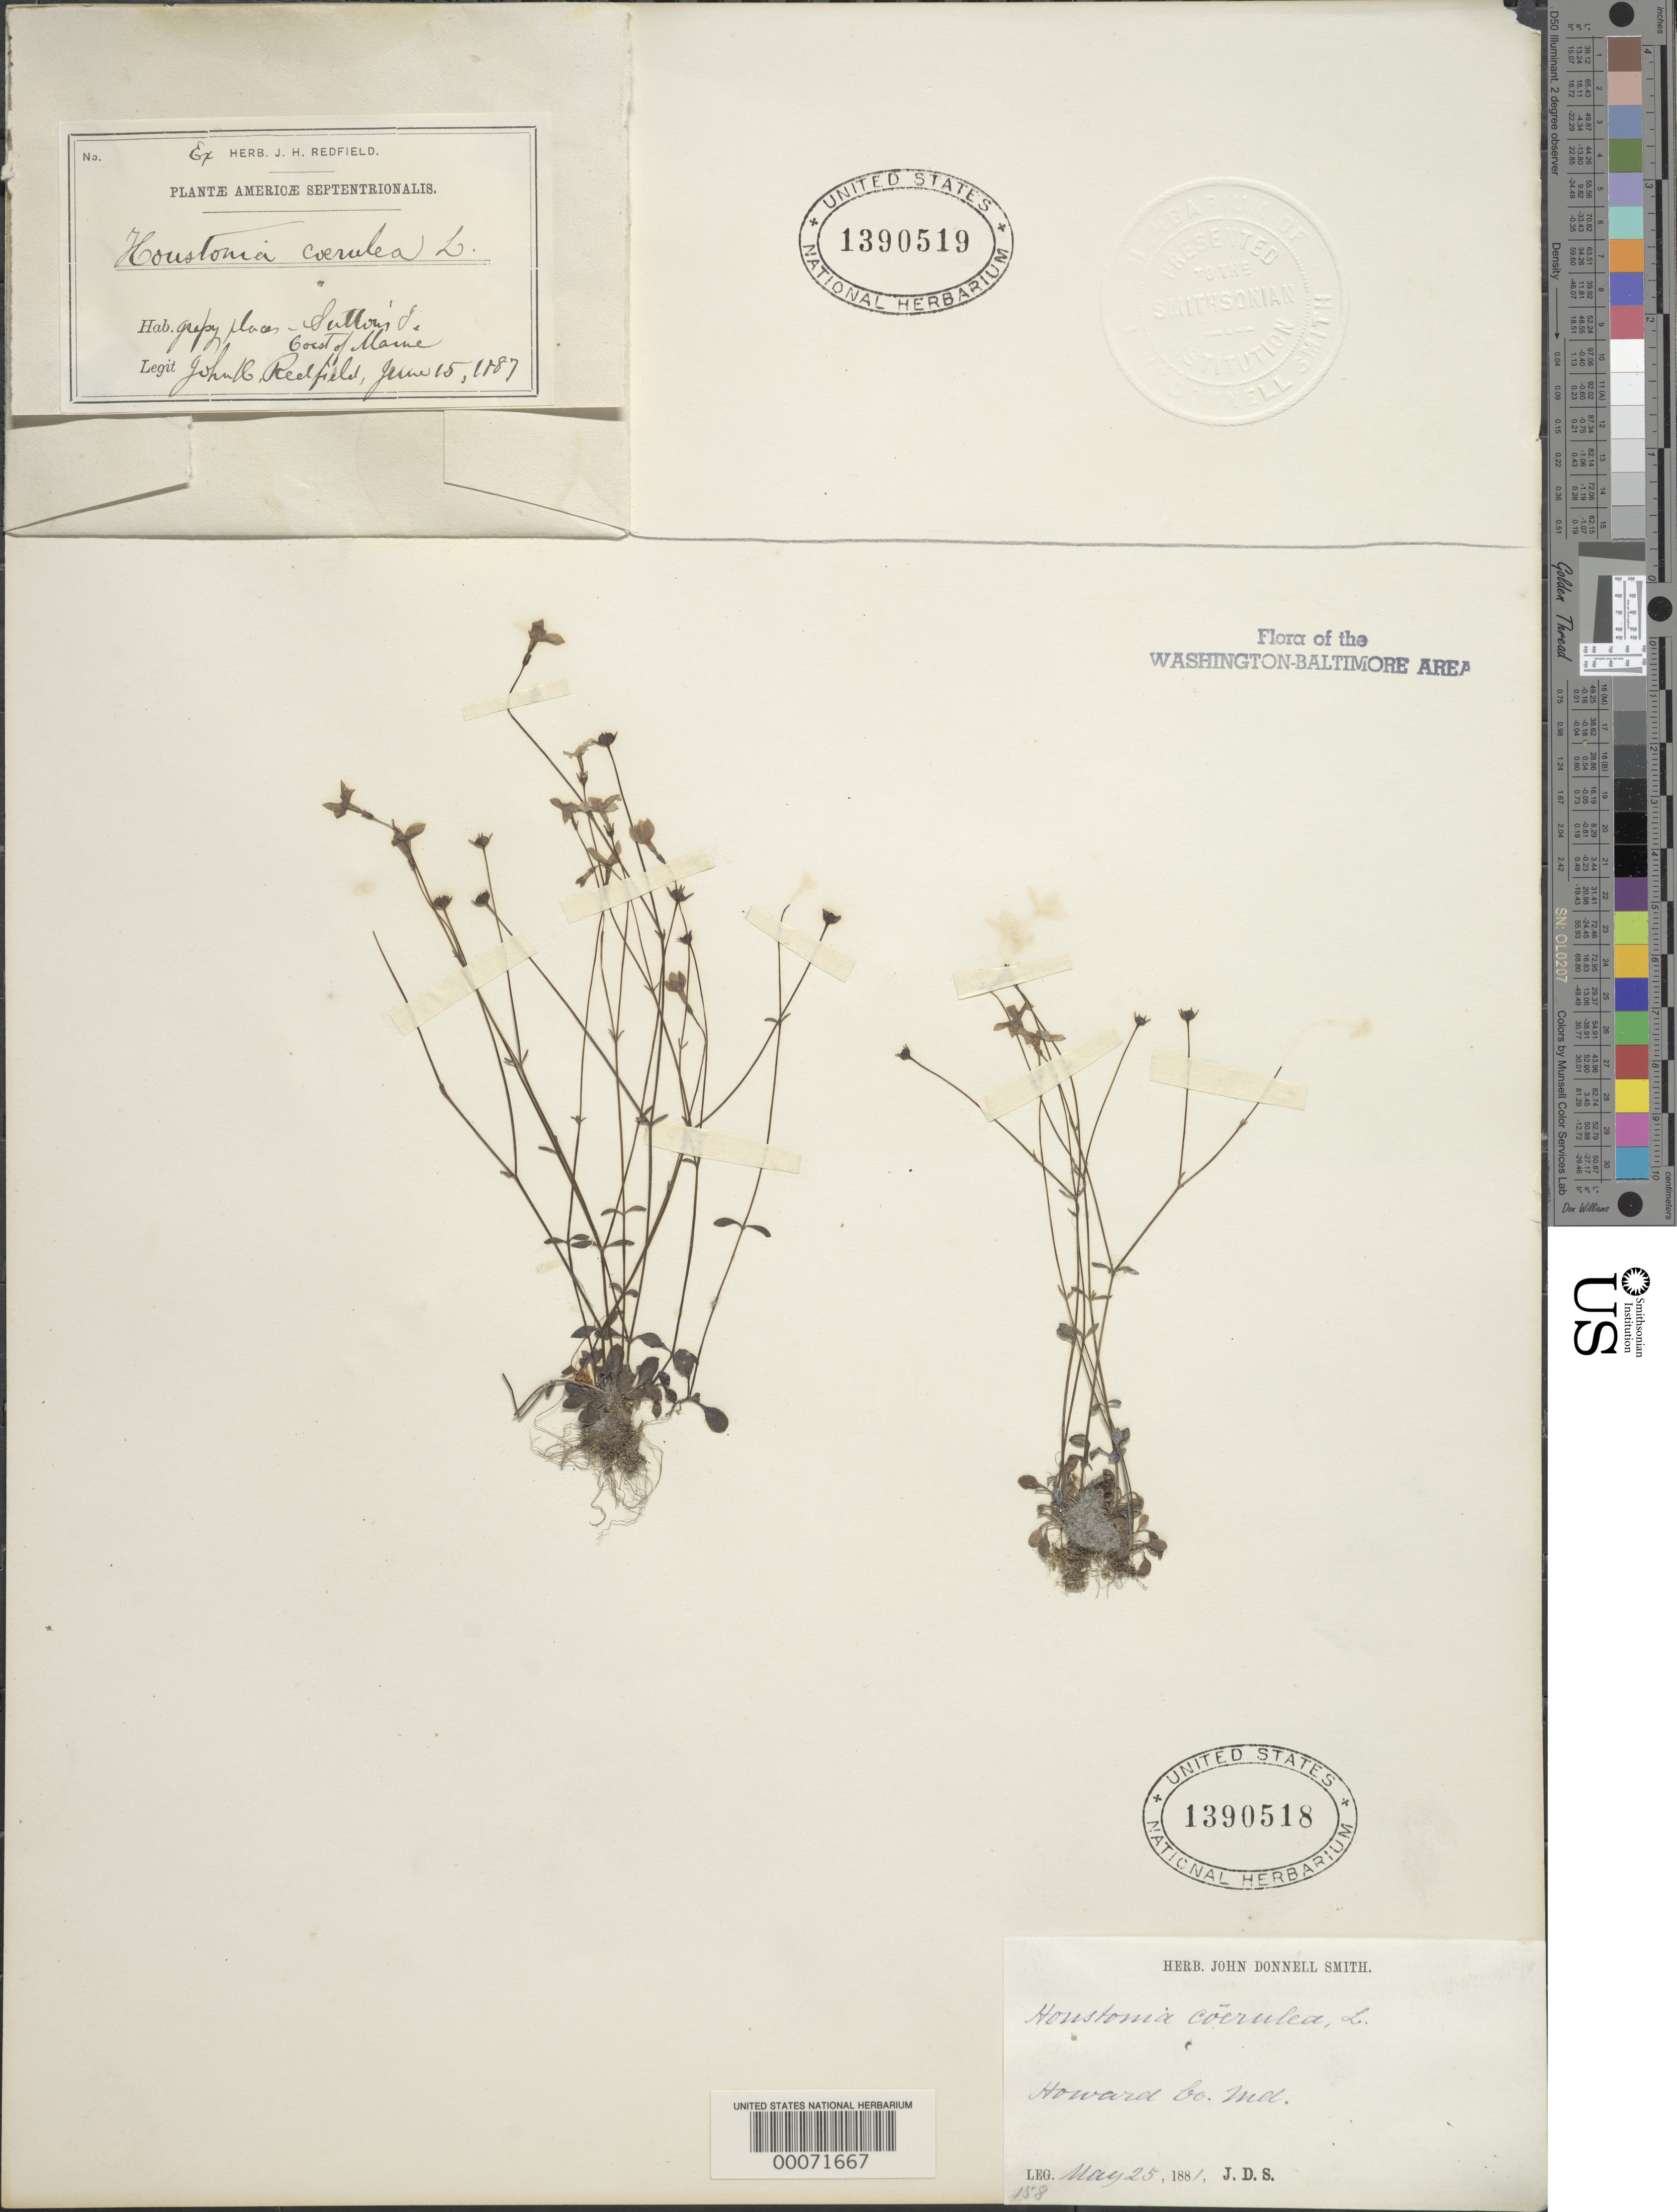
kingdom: Plantae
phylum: Tracheophyta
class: Magnoliopsida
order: Gentianales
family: Rubiaceae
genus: Houstonia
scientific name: Houstonia caerulea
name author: L.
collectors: J. Donnell Smith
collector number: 158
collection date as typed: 25 May 1881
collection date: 1881-05-25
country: United States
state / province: Maryland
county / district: Howard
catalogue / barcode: US 1390518